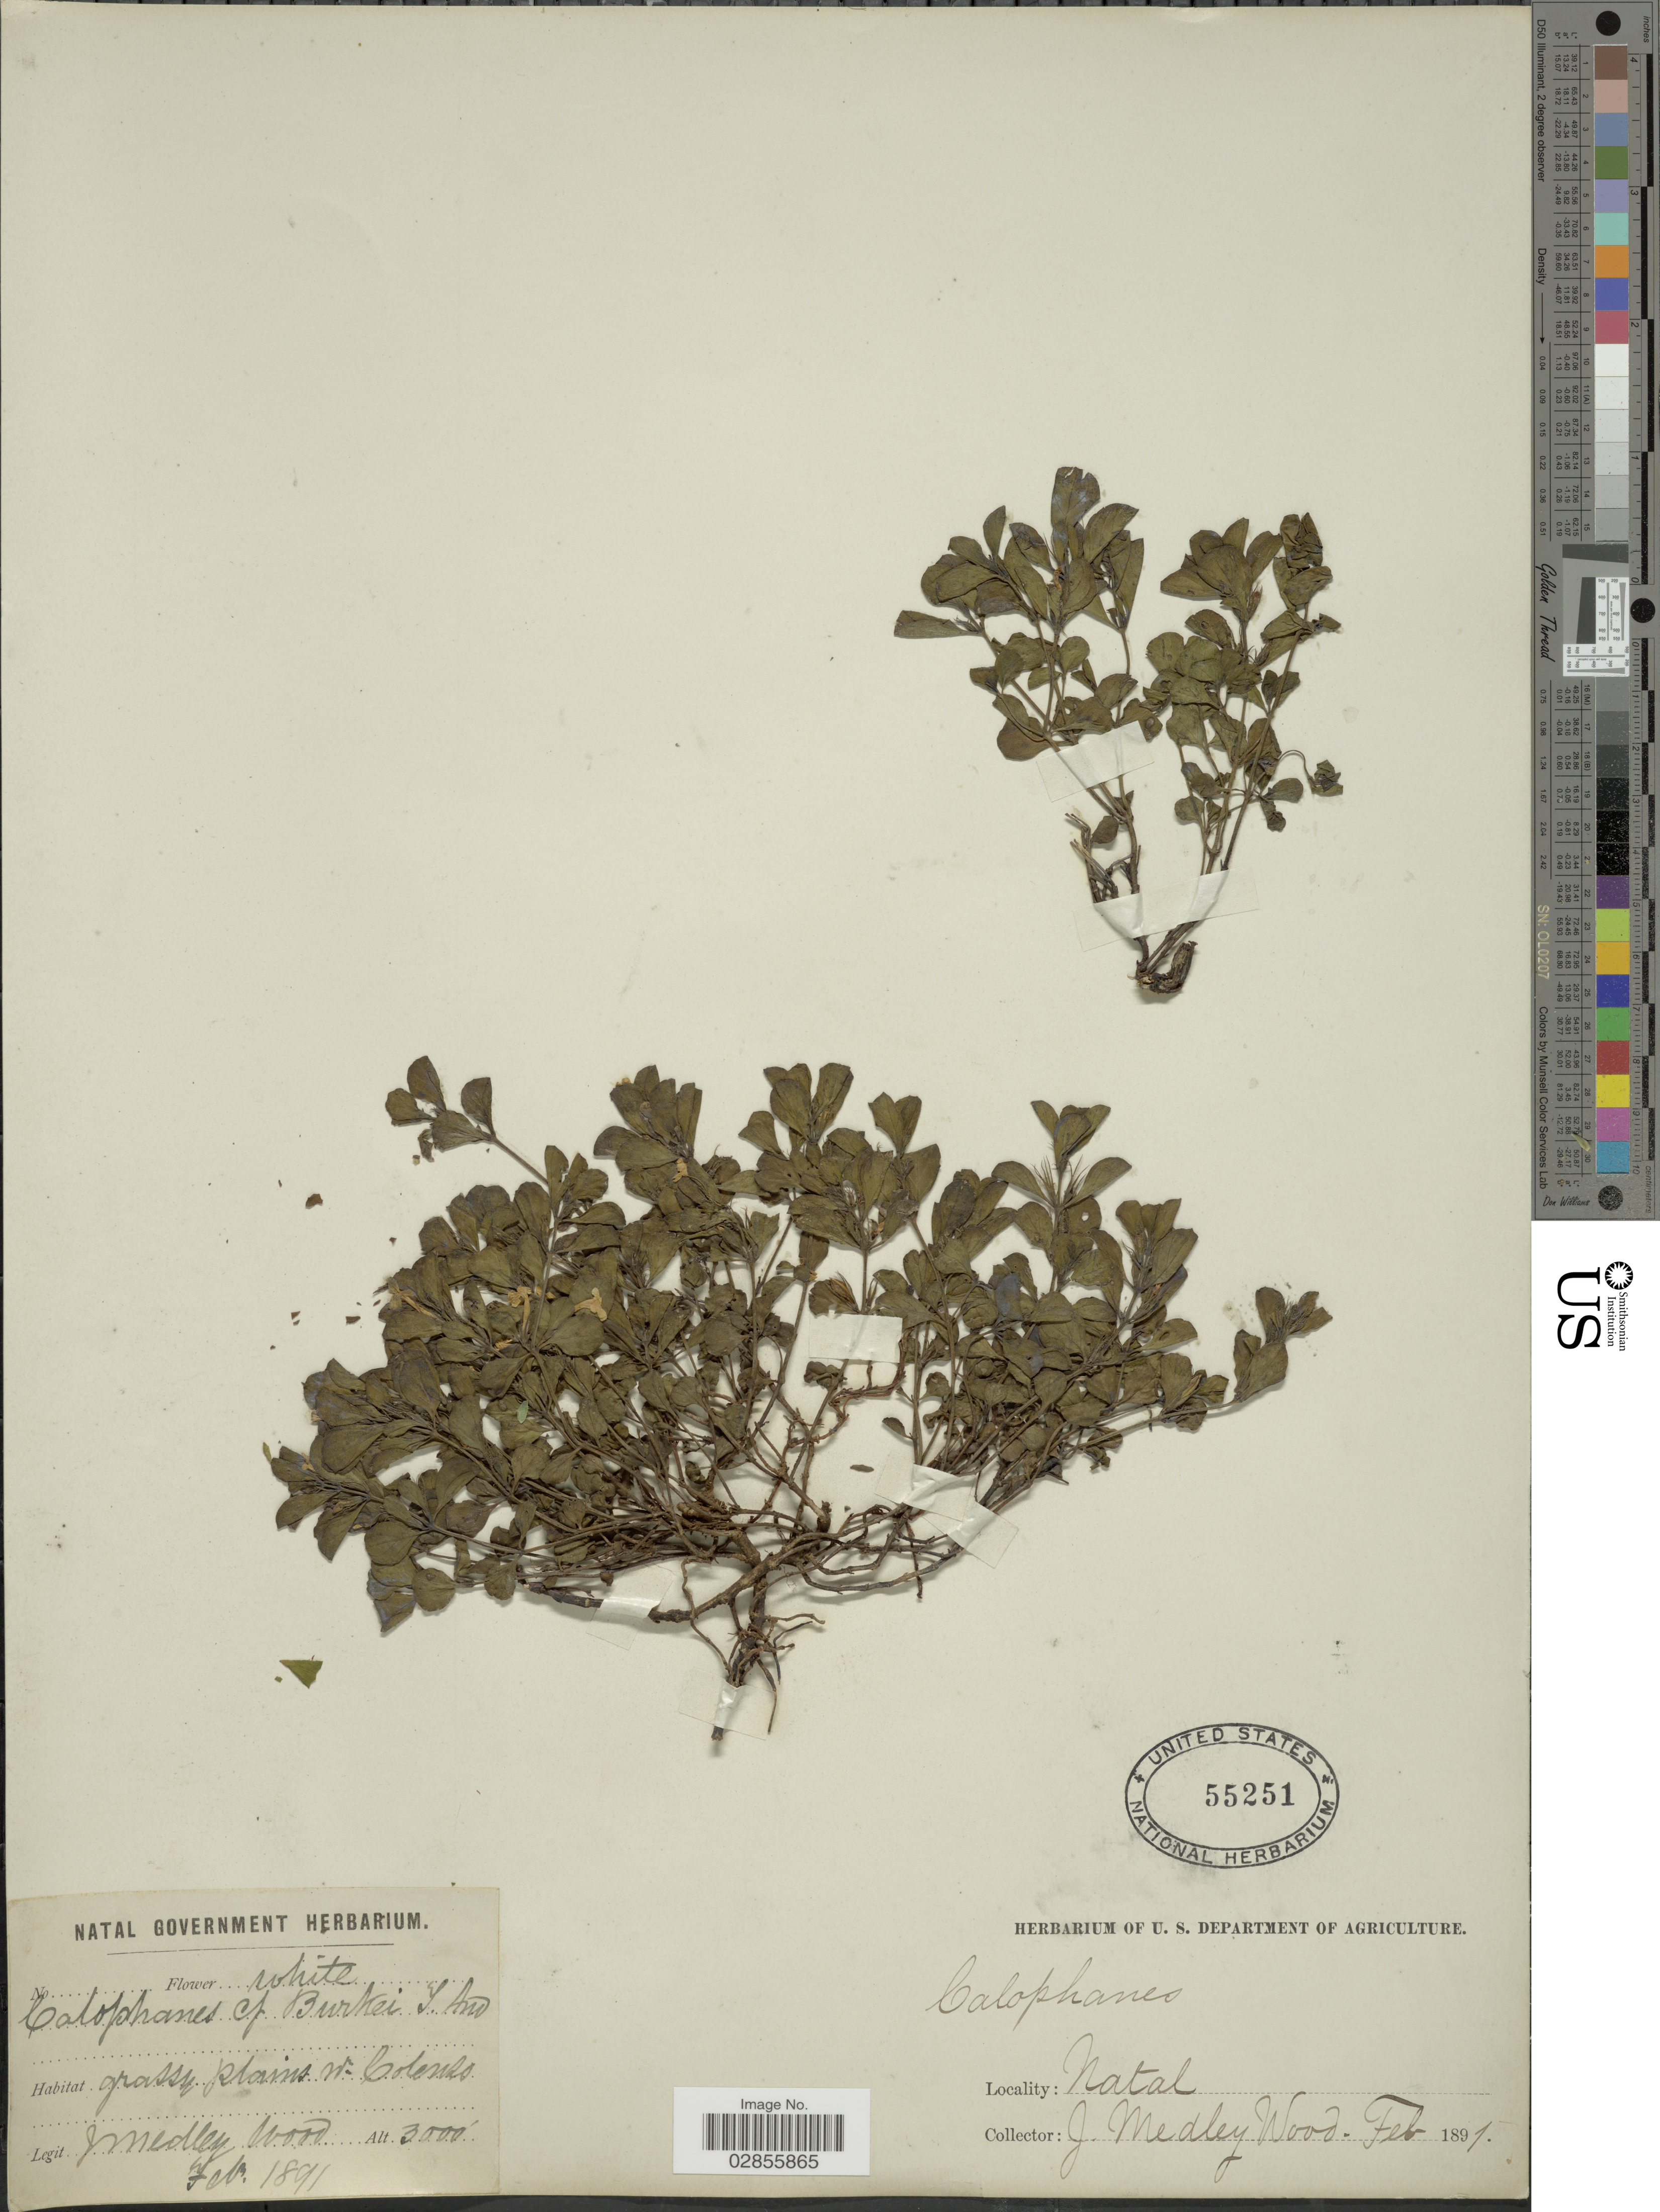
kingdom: Plantae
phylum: Tracheophyta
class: Magnoliopsida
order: Lamiales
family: Acanthaceae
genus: Dyschoriste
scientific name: Dyschoriste sp.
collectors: J. Medley Wood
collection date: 1891-02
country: South Africa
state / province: KwaZulu-Natal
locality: Grassy plains w. Colenes. Natal.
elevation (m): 914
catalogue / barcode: US 55251